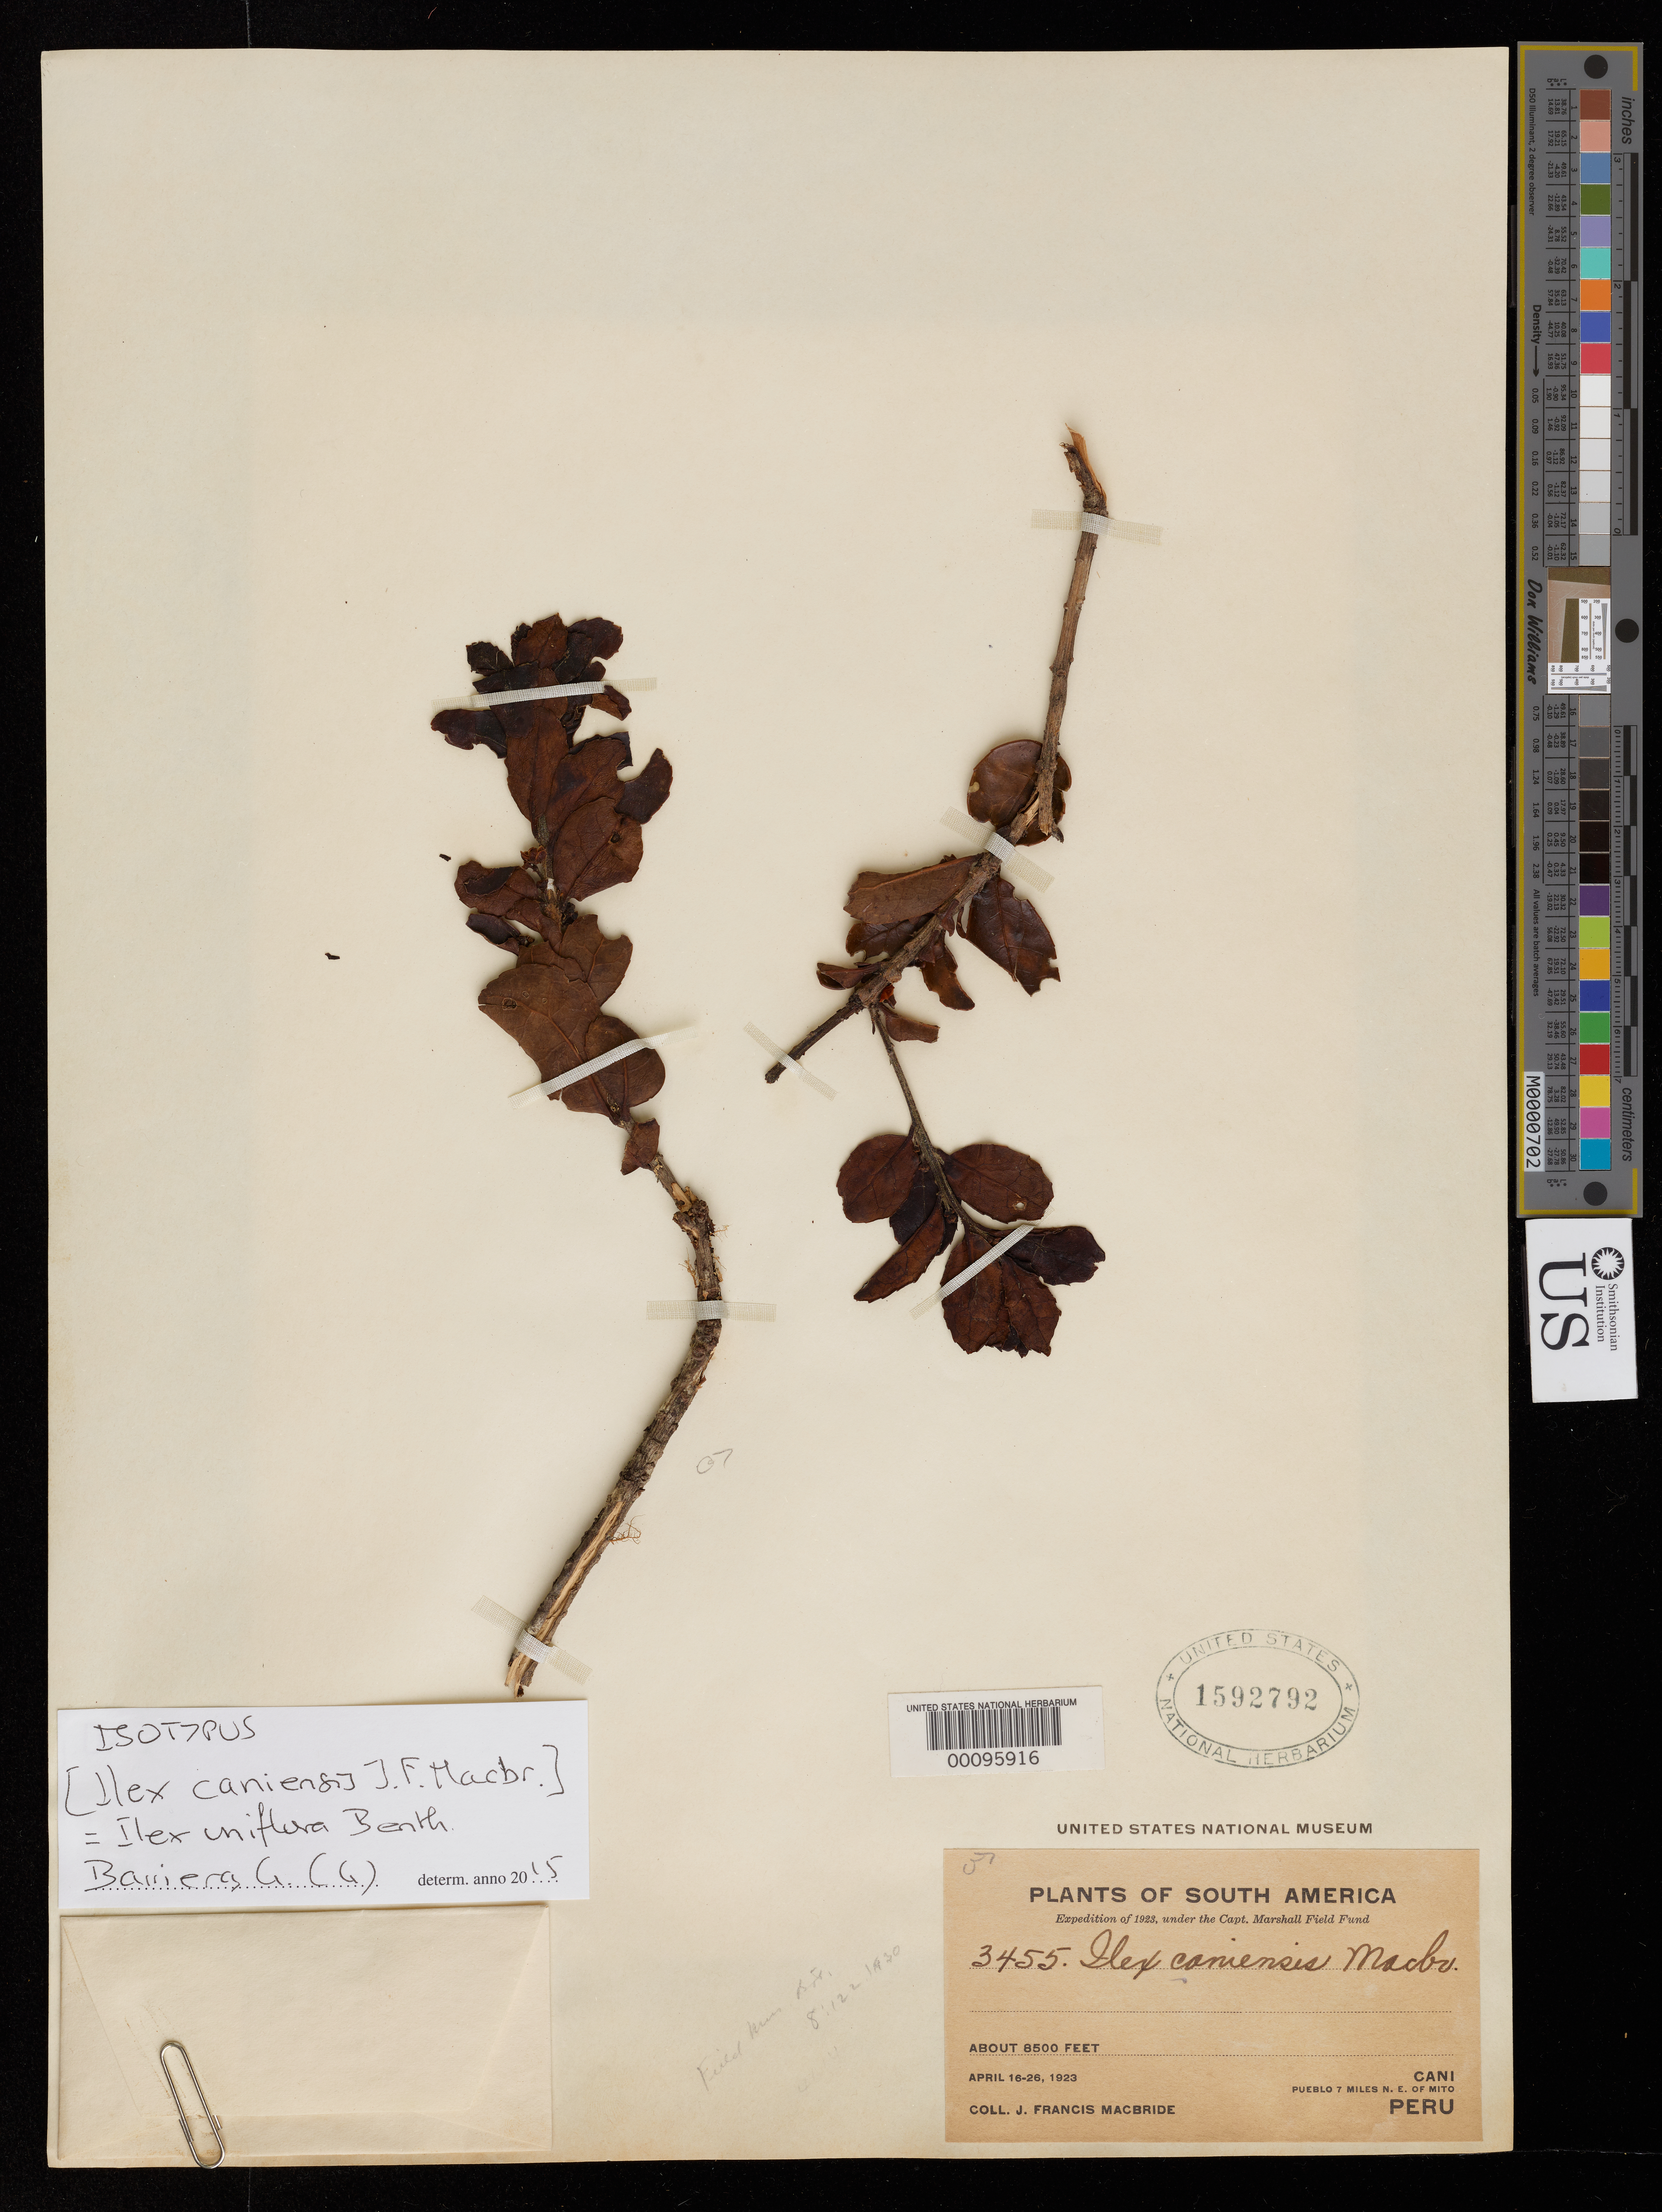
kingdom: Plantae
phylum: Tracheophyta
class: Magnoliopsida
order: Aquifoliales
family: Aquifoliaceae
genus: Ilex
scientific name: Ilex caniensis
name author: J.F. Macbr.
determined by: Barriera, Gabrielle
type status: Isotype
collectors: J. F. Macbride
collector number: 3455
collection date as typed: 16 Apr 1923 to 26 Apr 1923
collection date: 1923-04-16/1923-04-26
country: Peru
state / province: Huánuco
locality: Cani, Pueblo, 7 mi NE of Mito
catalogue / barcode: US 1592792